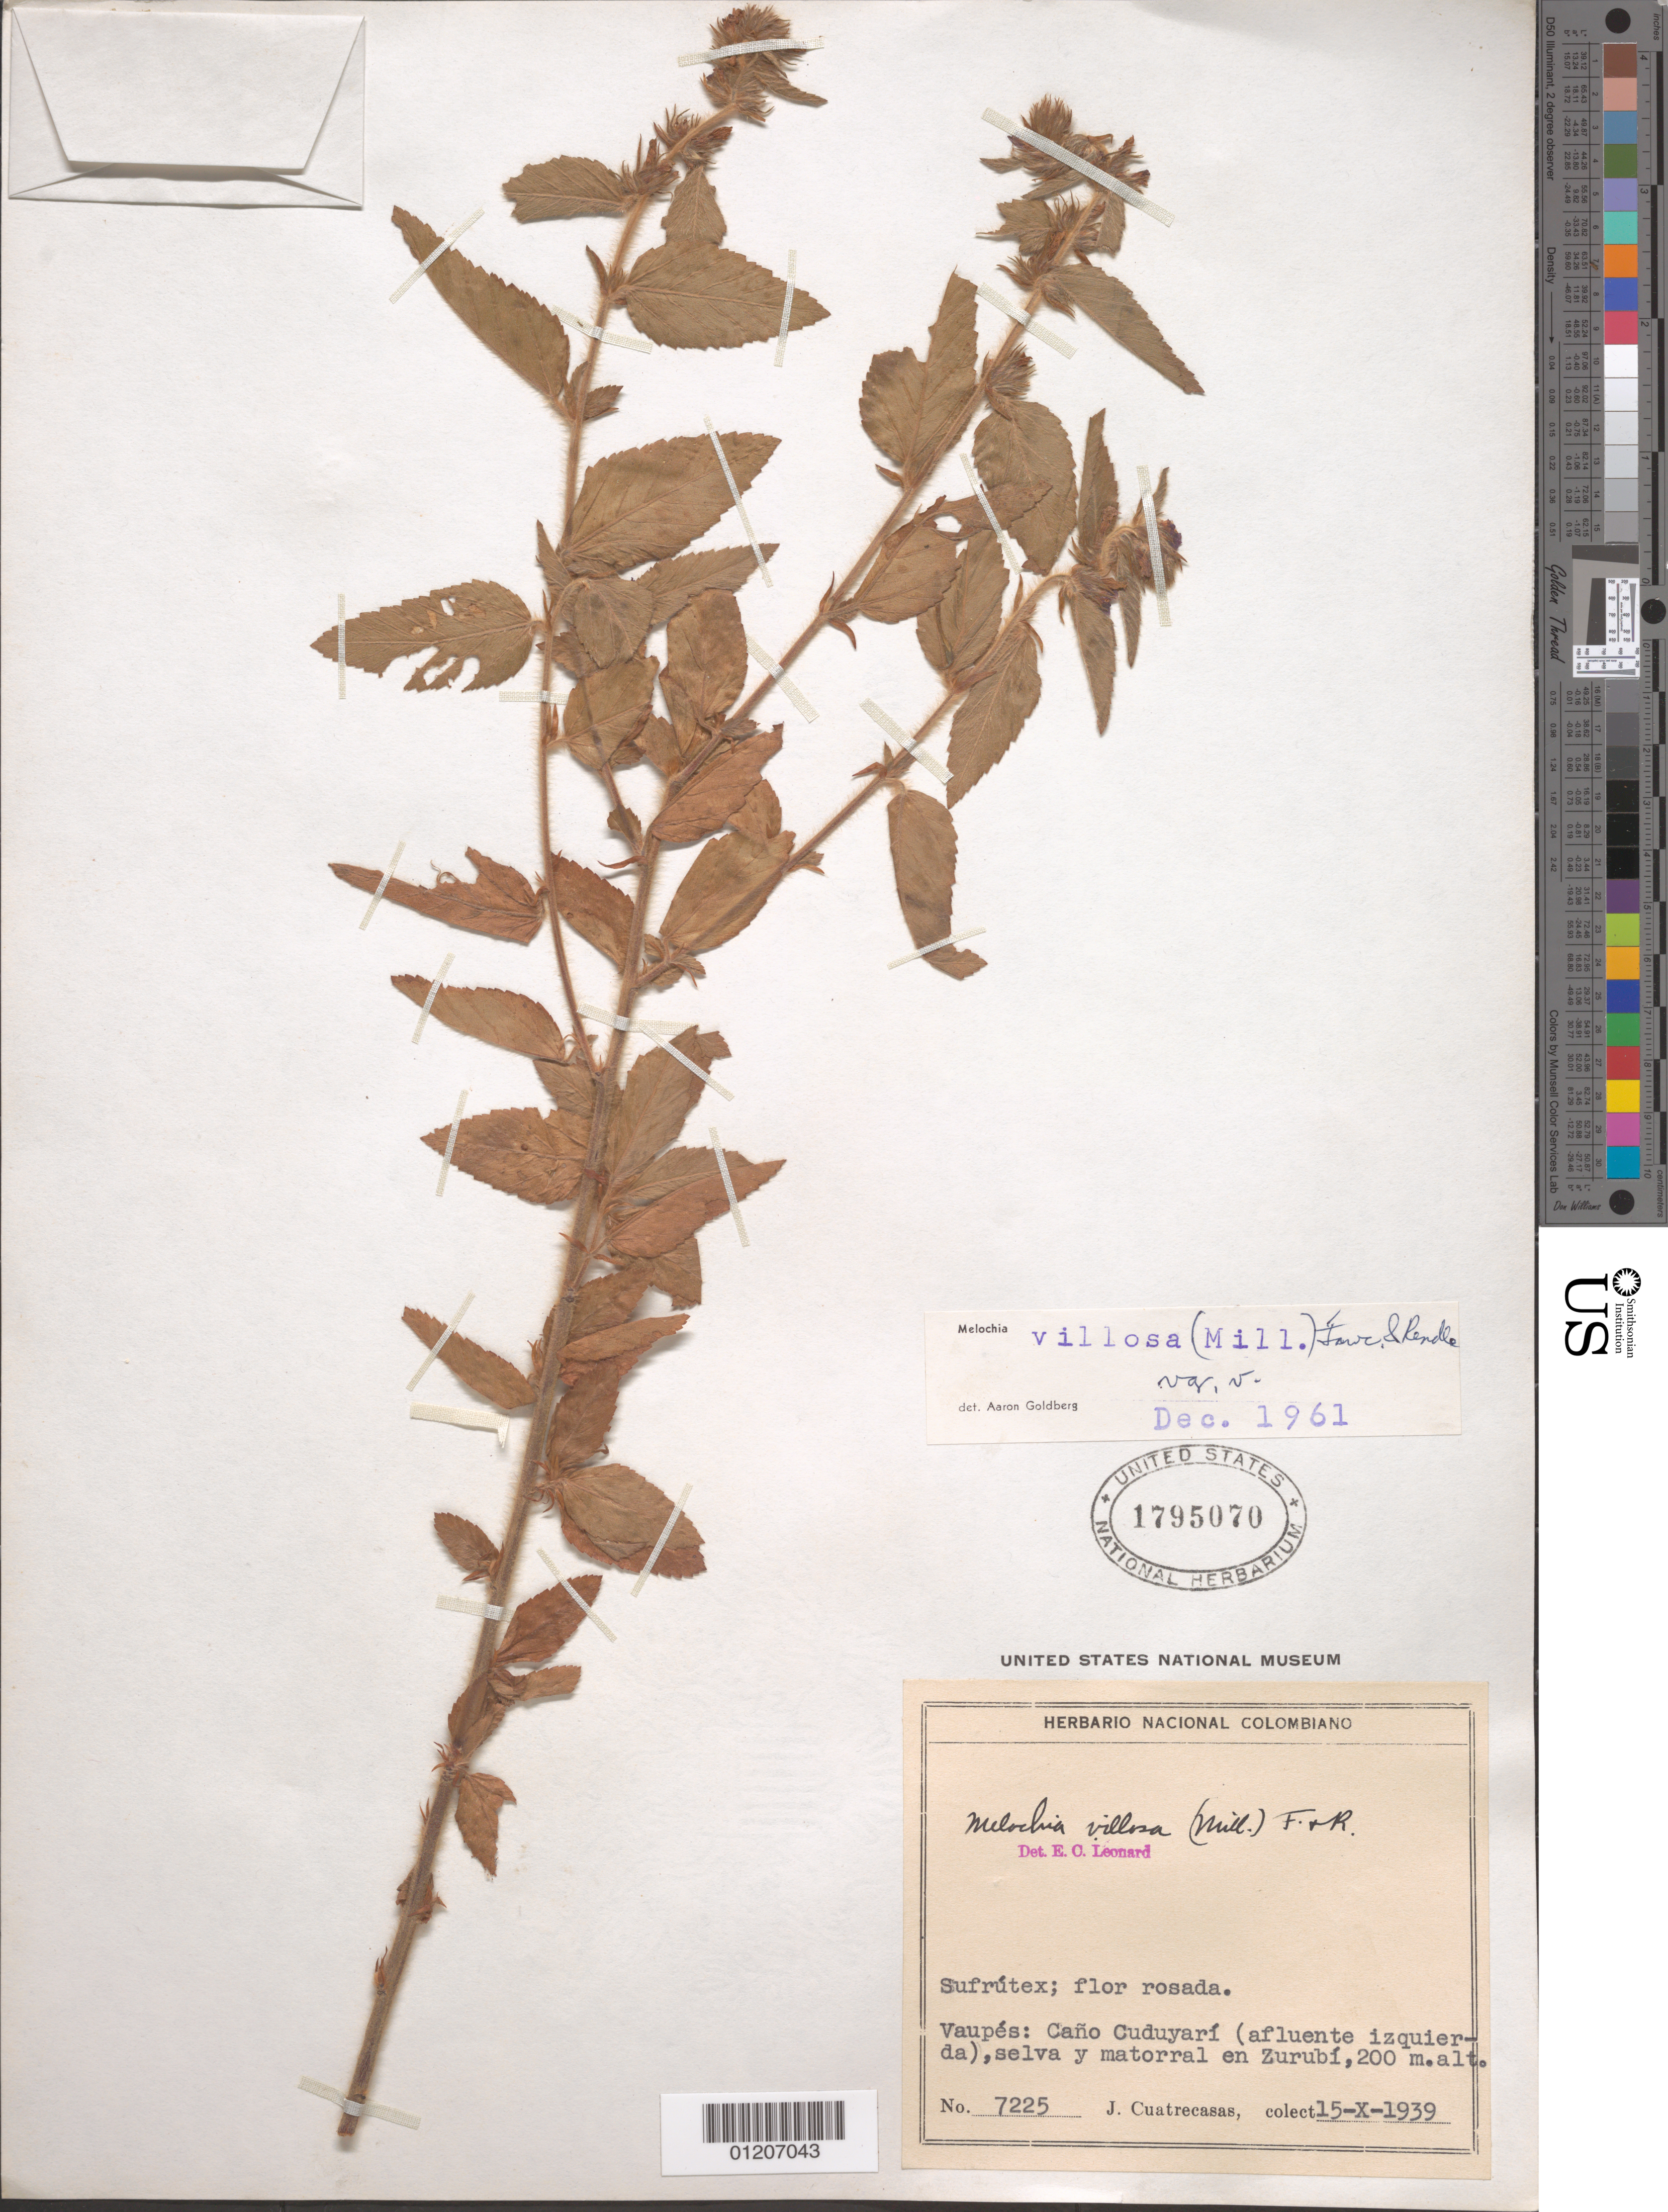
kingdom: Plantae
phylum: Tracheophyta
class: Magnoliopsida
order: Malvales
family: Malvaceae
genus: Melochia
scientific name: Melochia spicata var. spicata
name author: (L.) Fryxell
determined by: Dorr, L. J., (BOT), Smithsonian Institution - National Museum of Natural History (UNITED STATES)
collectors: J. Cuatrecasas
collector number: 7225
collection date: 1939-10-15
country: Colombia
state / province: Vaupés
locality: Caño Cuduyarí (afluente izquierda), selva y matorral en Zurubí.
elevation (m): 200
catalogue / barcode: US 1795070